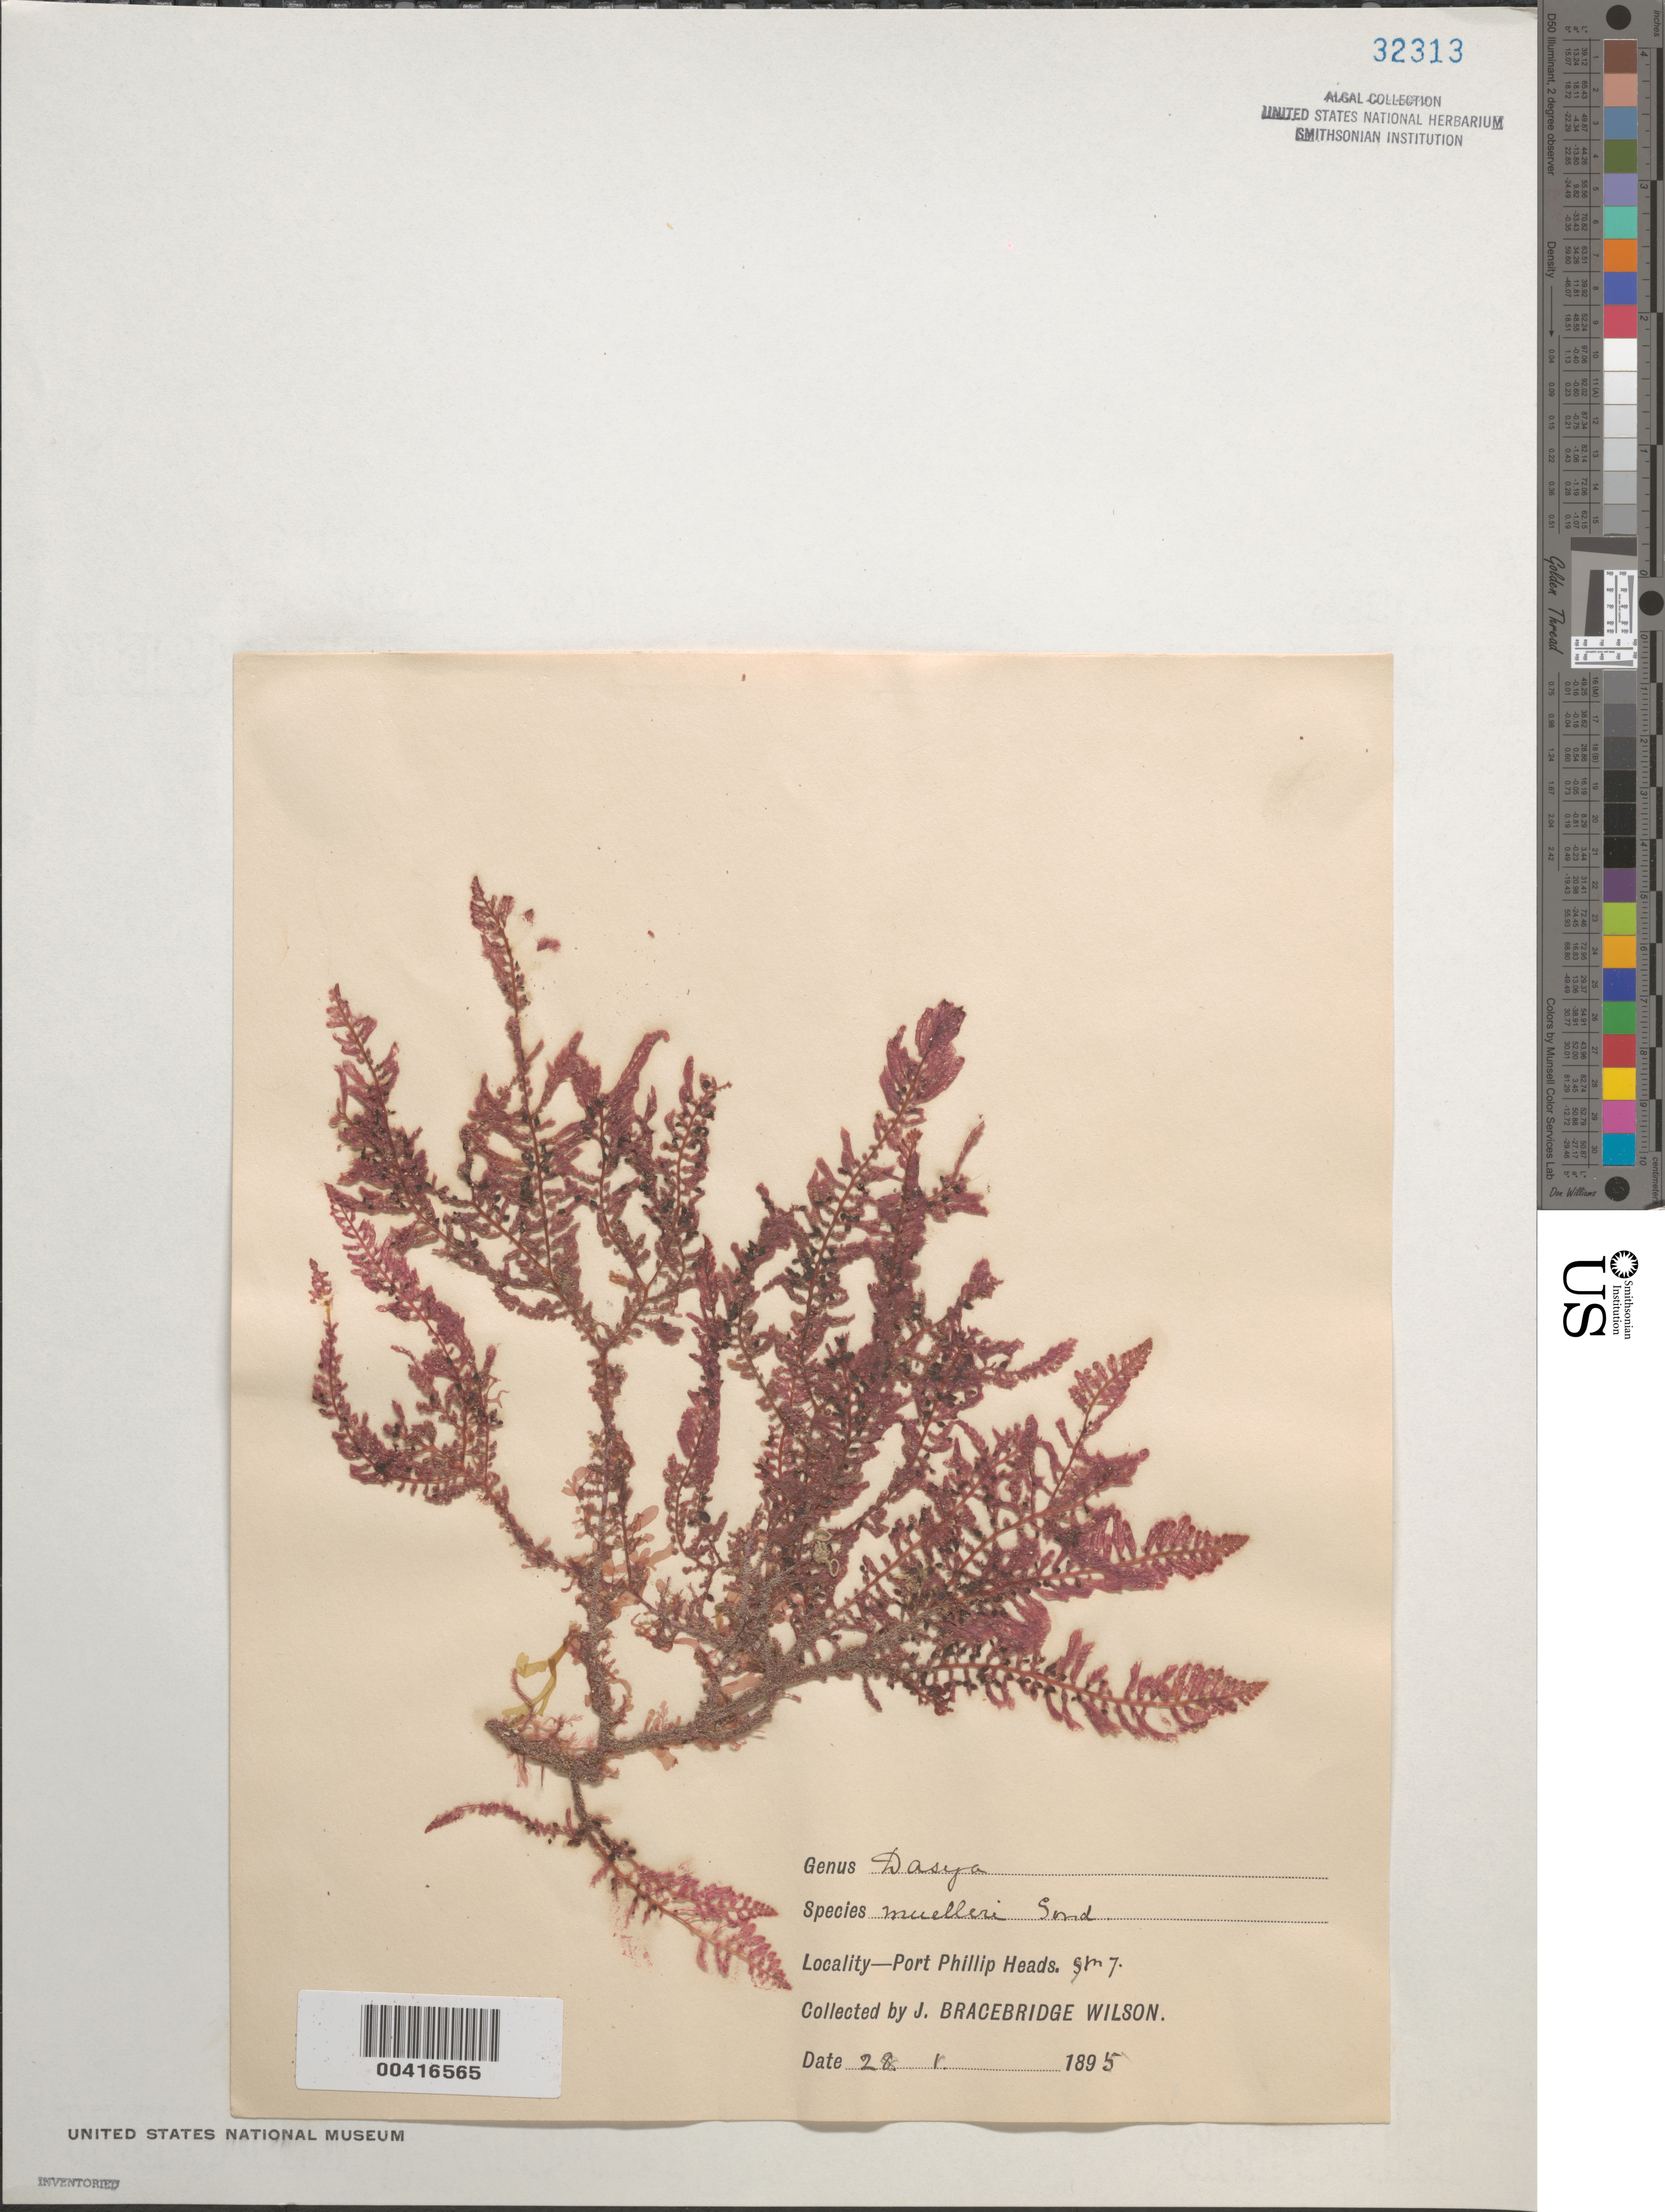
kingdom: Plantae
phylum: Rhodophyta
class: Florideophyceae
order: Ceramiales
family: Dasyaceae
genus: Heterosiphonia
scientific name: Heterosiphonia muelleri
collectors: J. B. Wilson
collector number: Station 7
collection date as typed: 28 Jan 1895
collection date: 1895-01-28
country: Australia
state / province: Victoria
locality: Port Phillip Heads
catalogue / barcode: US 32313